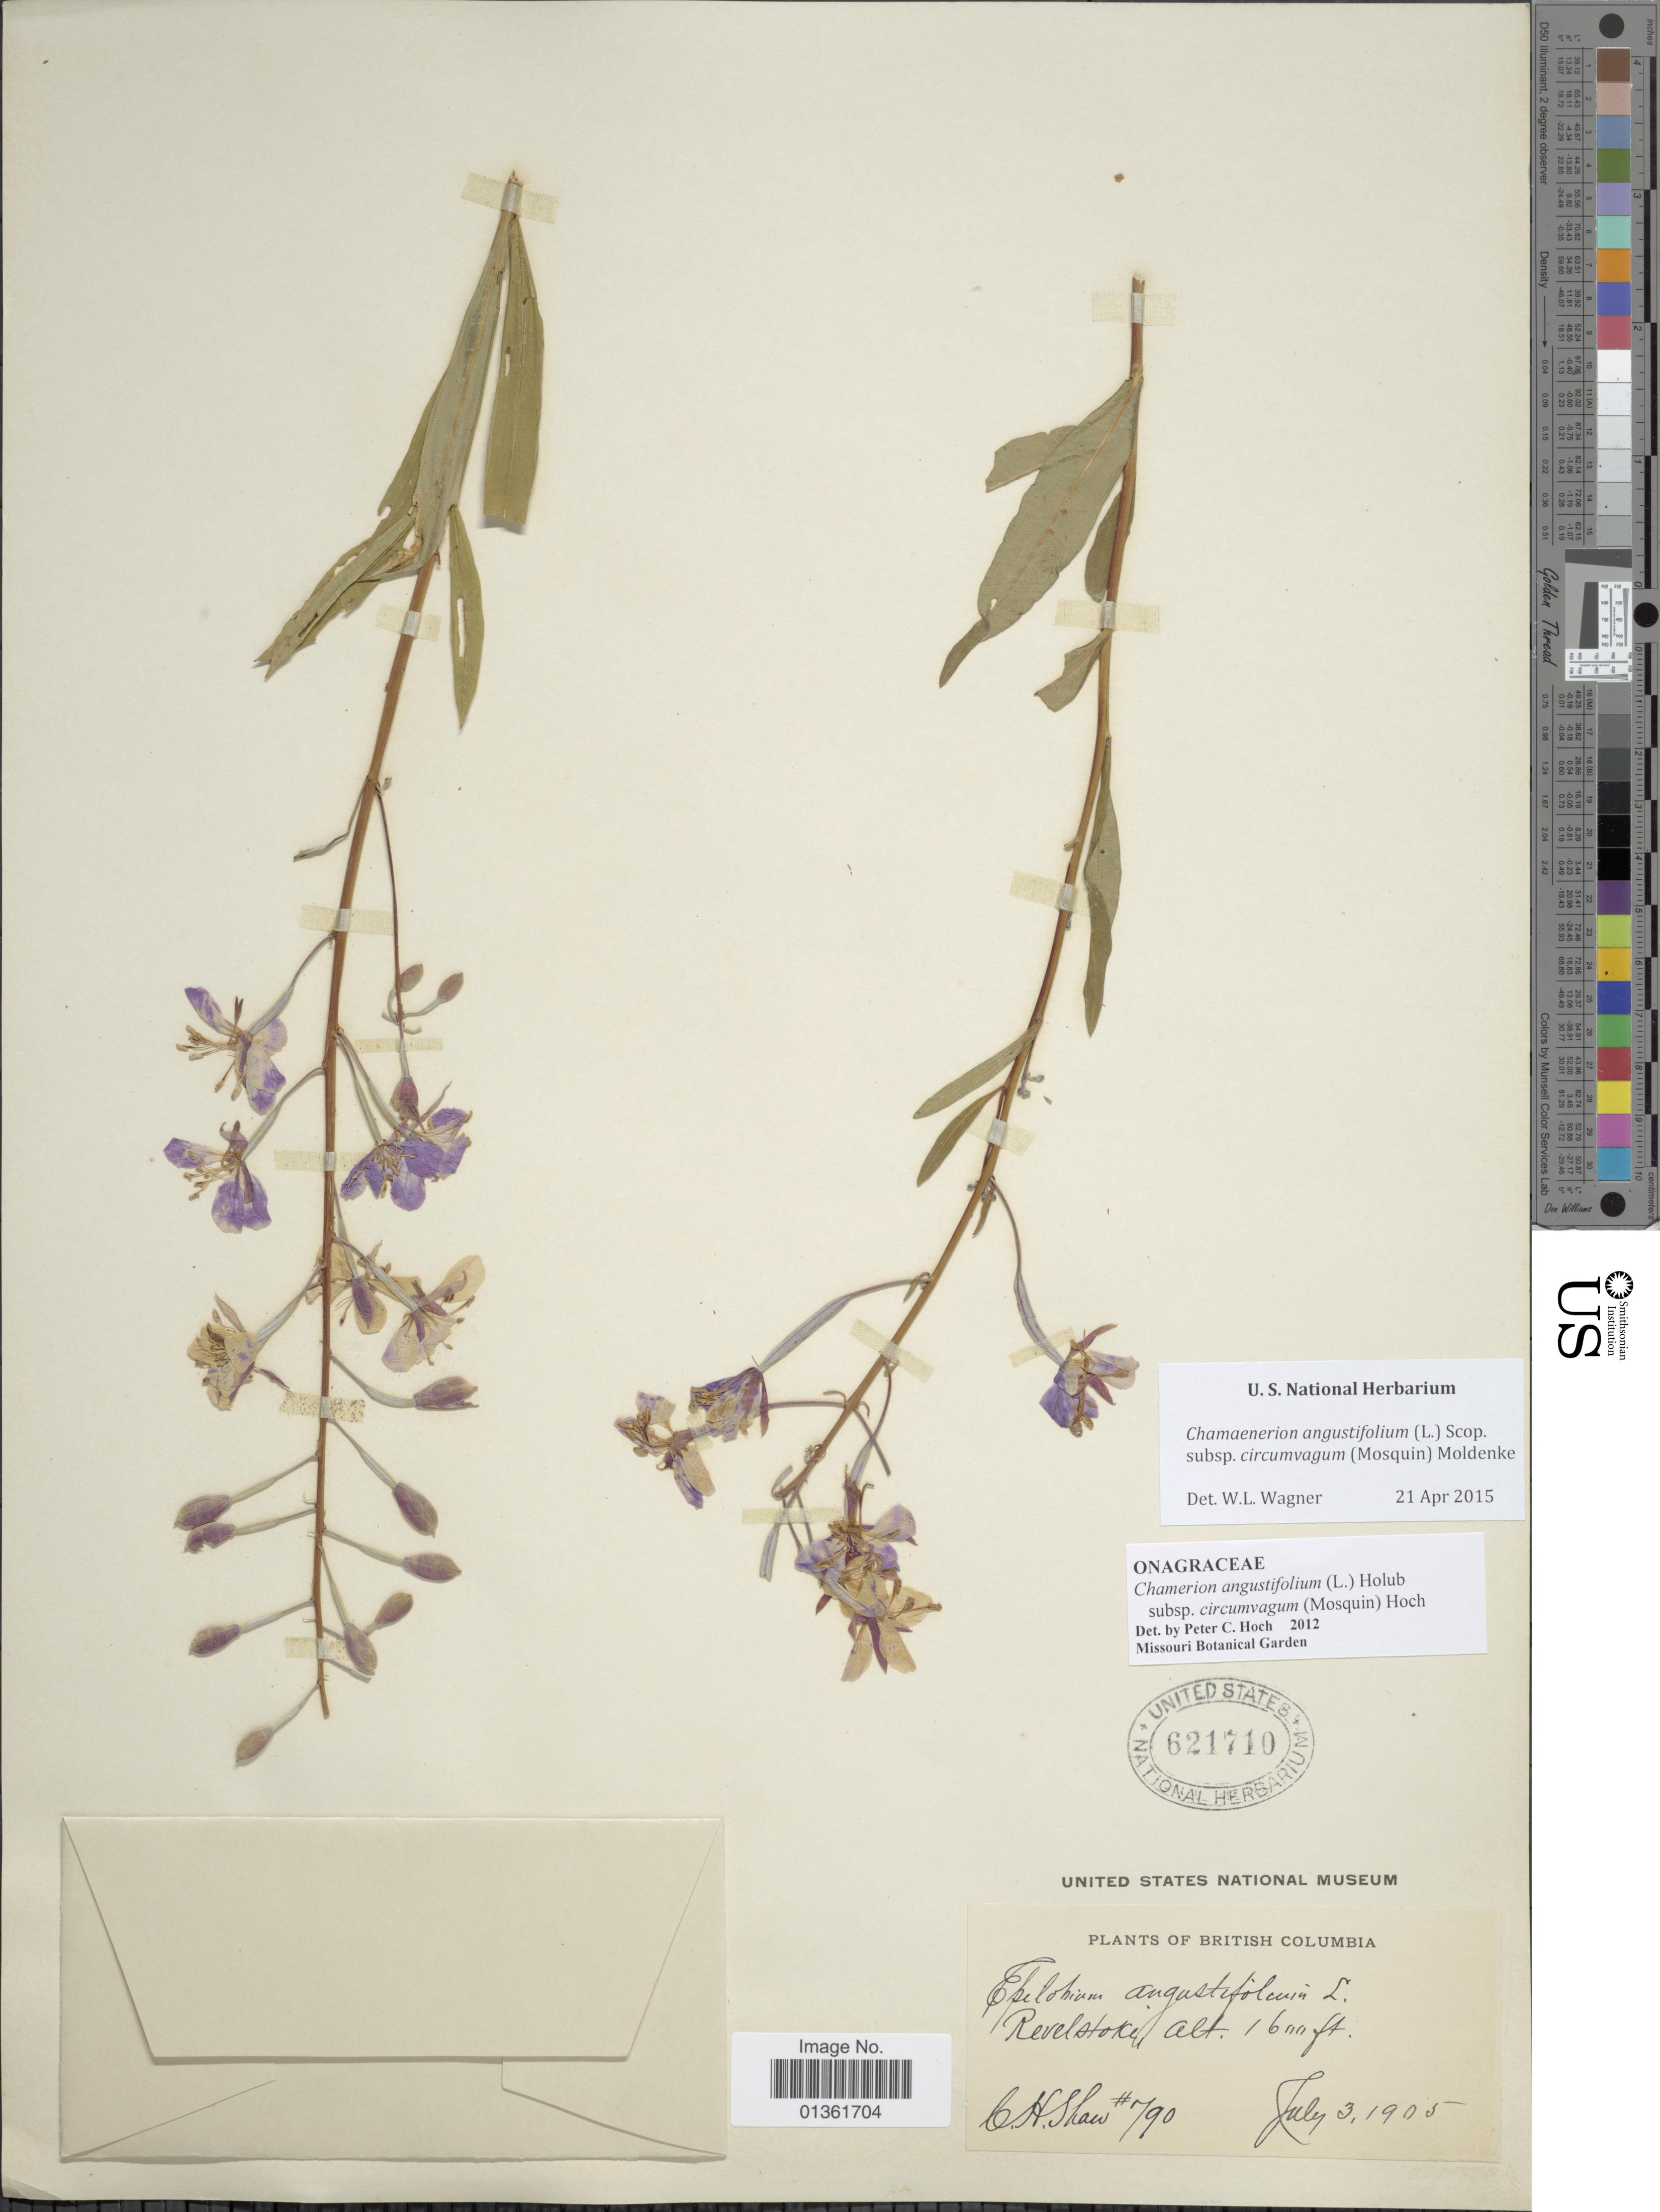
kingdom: Plantae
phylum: Tracheophyta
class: Magnoliopsida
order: Myrtales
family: Onagraceae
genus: Chamaenerion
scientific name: Chamaenerion angustifolium subsp. circumvagum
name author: (Mosquin) Moldenke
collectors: C. H. Shaw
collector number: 790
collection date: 1905-07-03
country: Canada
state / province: British Columbia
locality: Revelstoke.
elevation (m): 488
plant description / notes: Precise locality edit: Corrected "Revelstoki" to "Revelstoke."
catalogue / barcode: US 621710